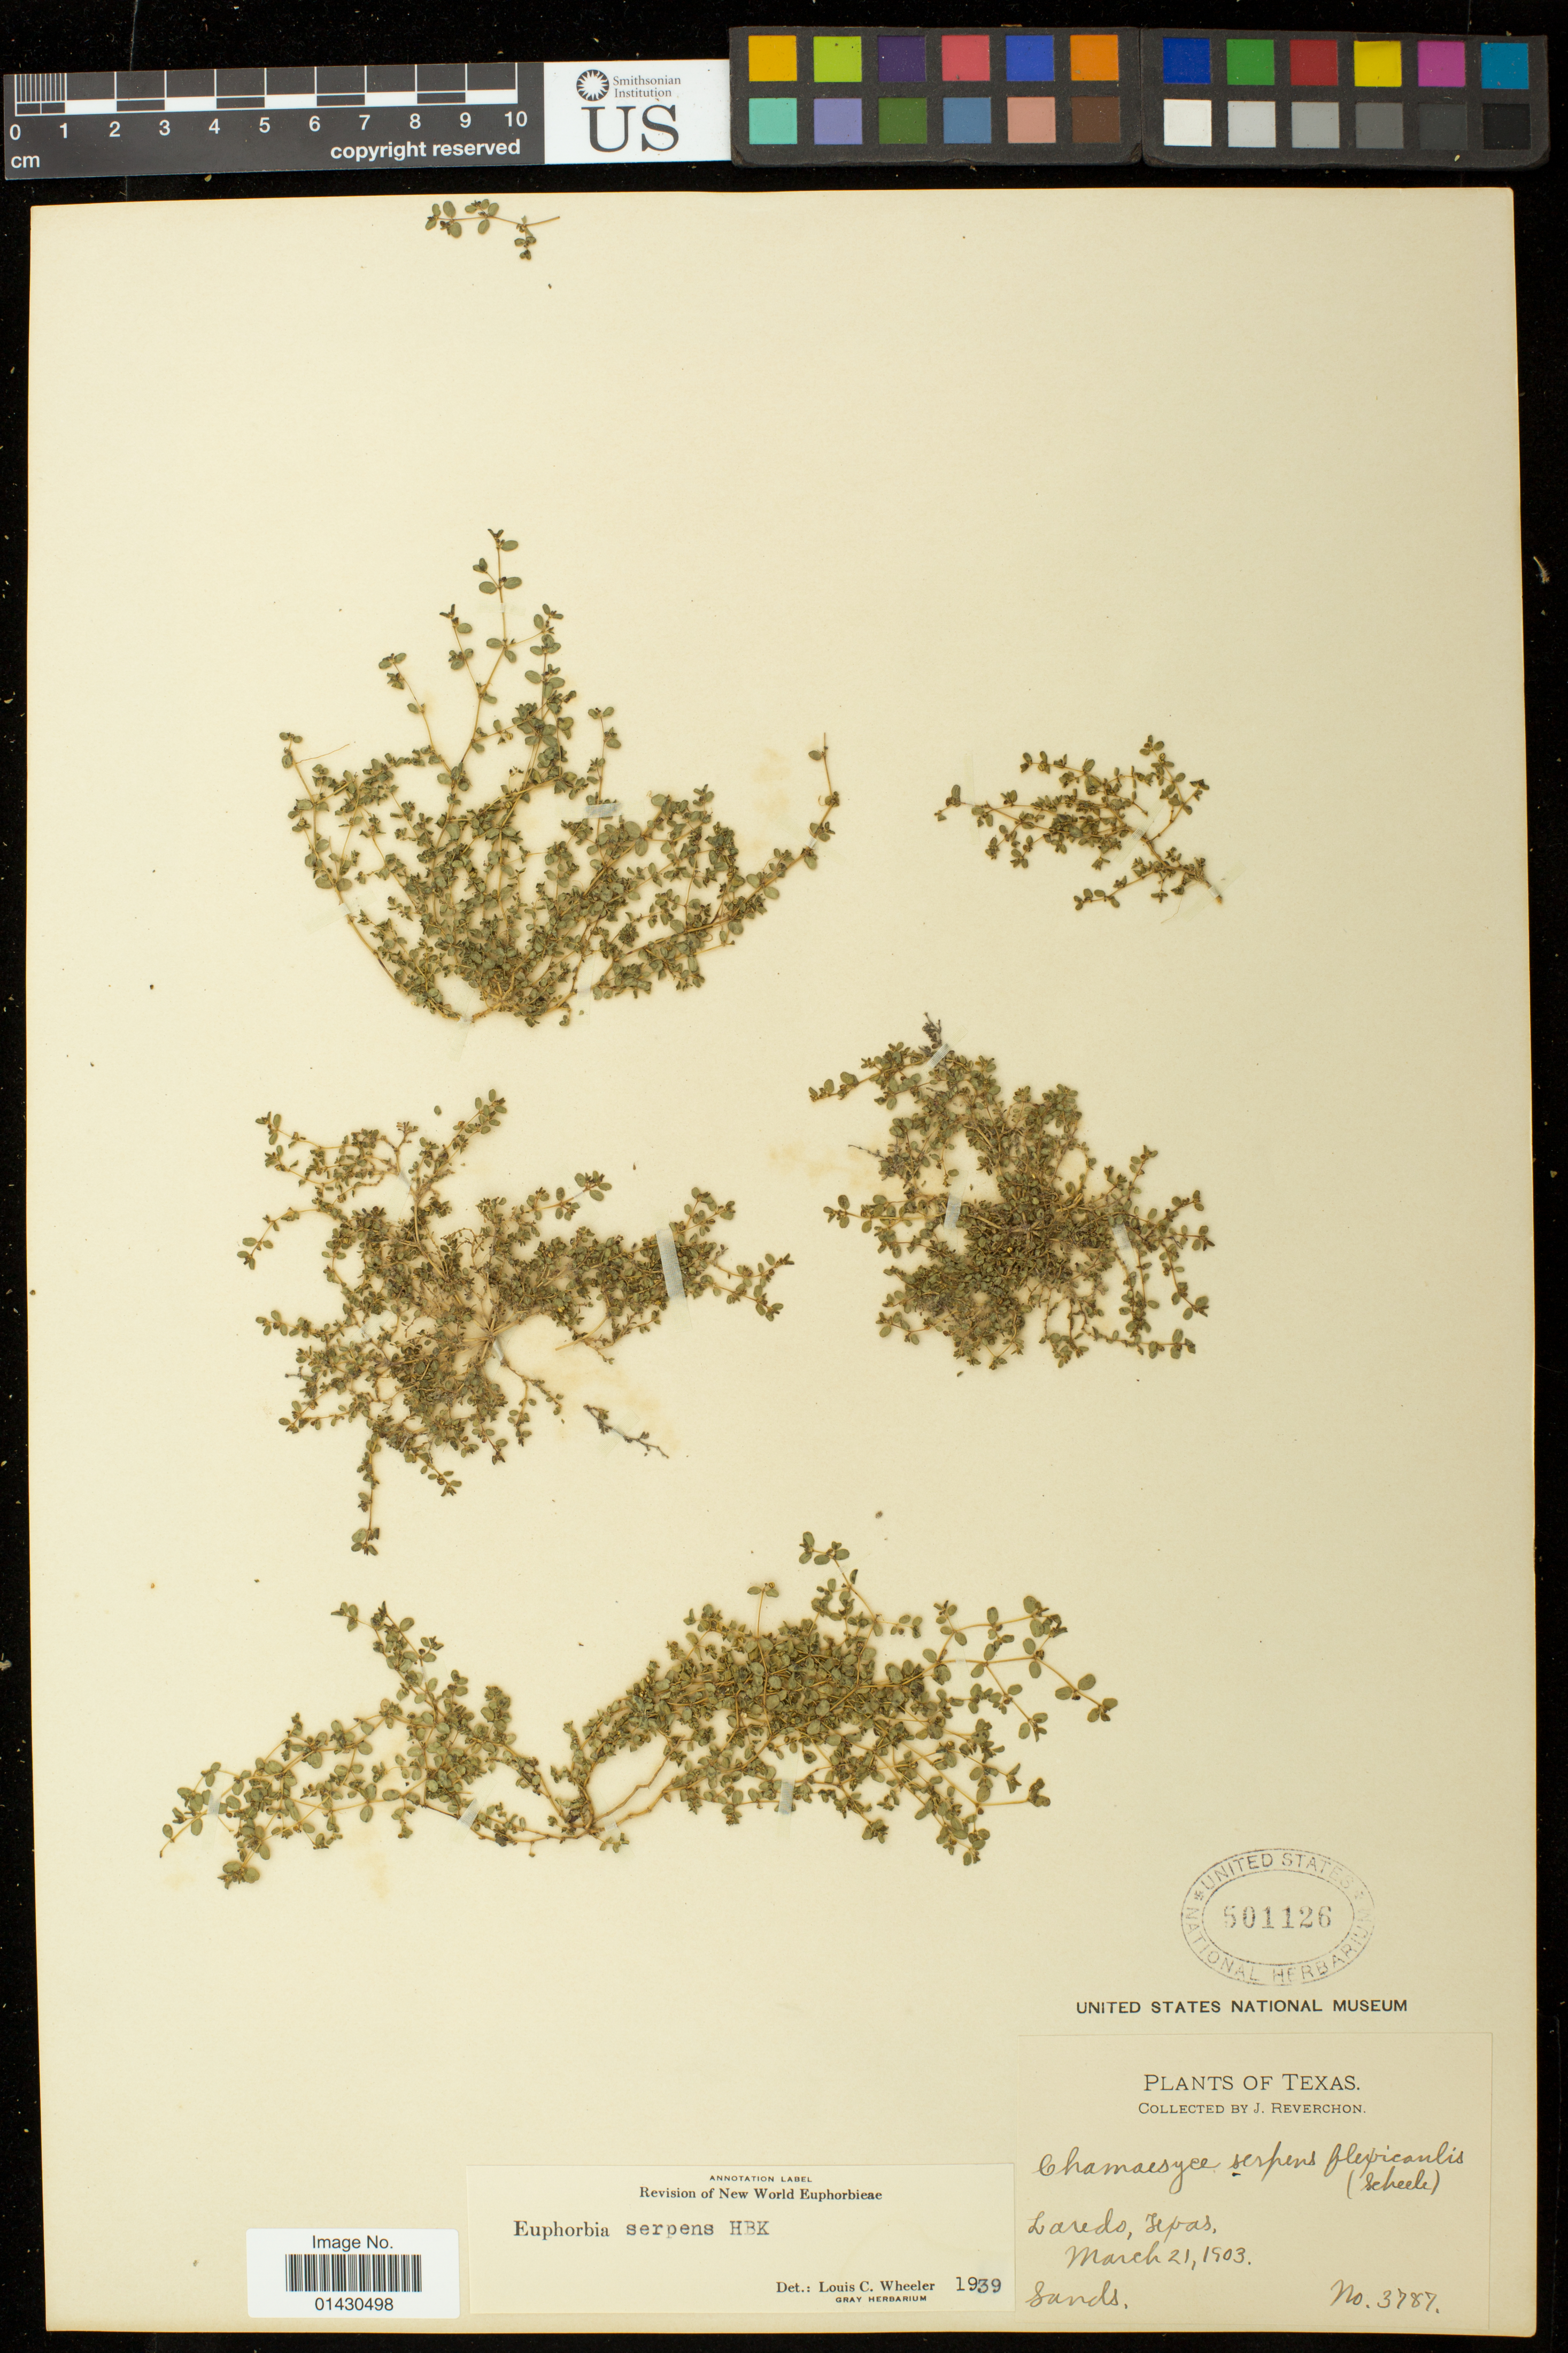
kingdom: Plantae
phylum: Tracheophyta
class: Magnoliopsida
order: Malpighiales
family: Euphorbiaceae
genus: Euphorbia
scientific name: Euphorbia serpens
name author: Kunth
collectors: J. Reverchon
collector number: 3787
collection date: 1903-03-21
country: United States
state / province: Texas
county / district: Webb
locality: Laredo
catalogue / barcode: US 501126